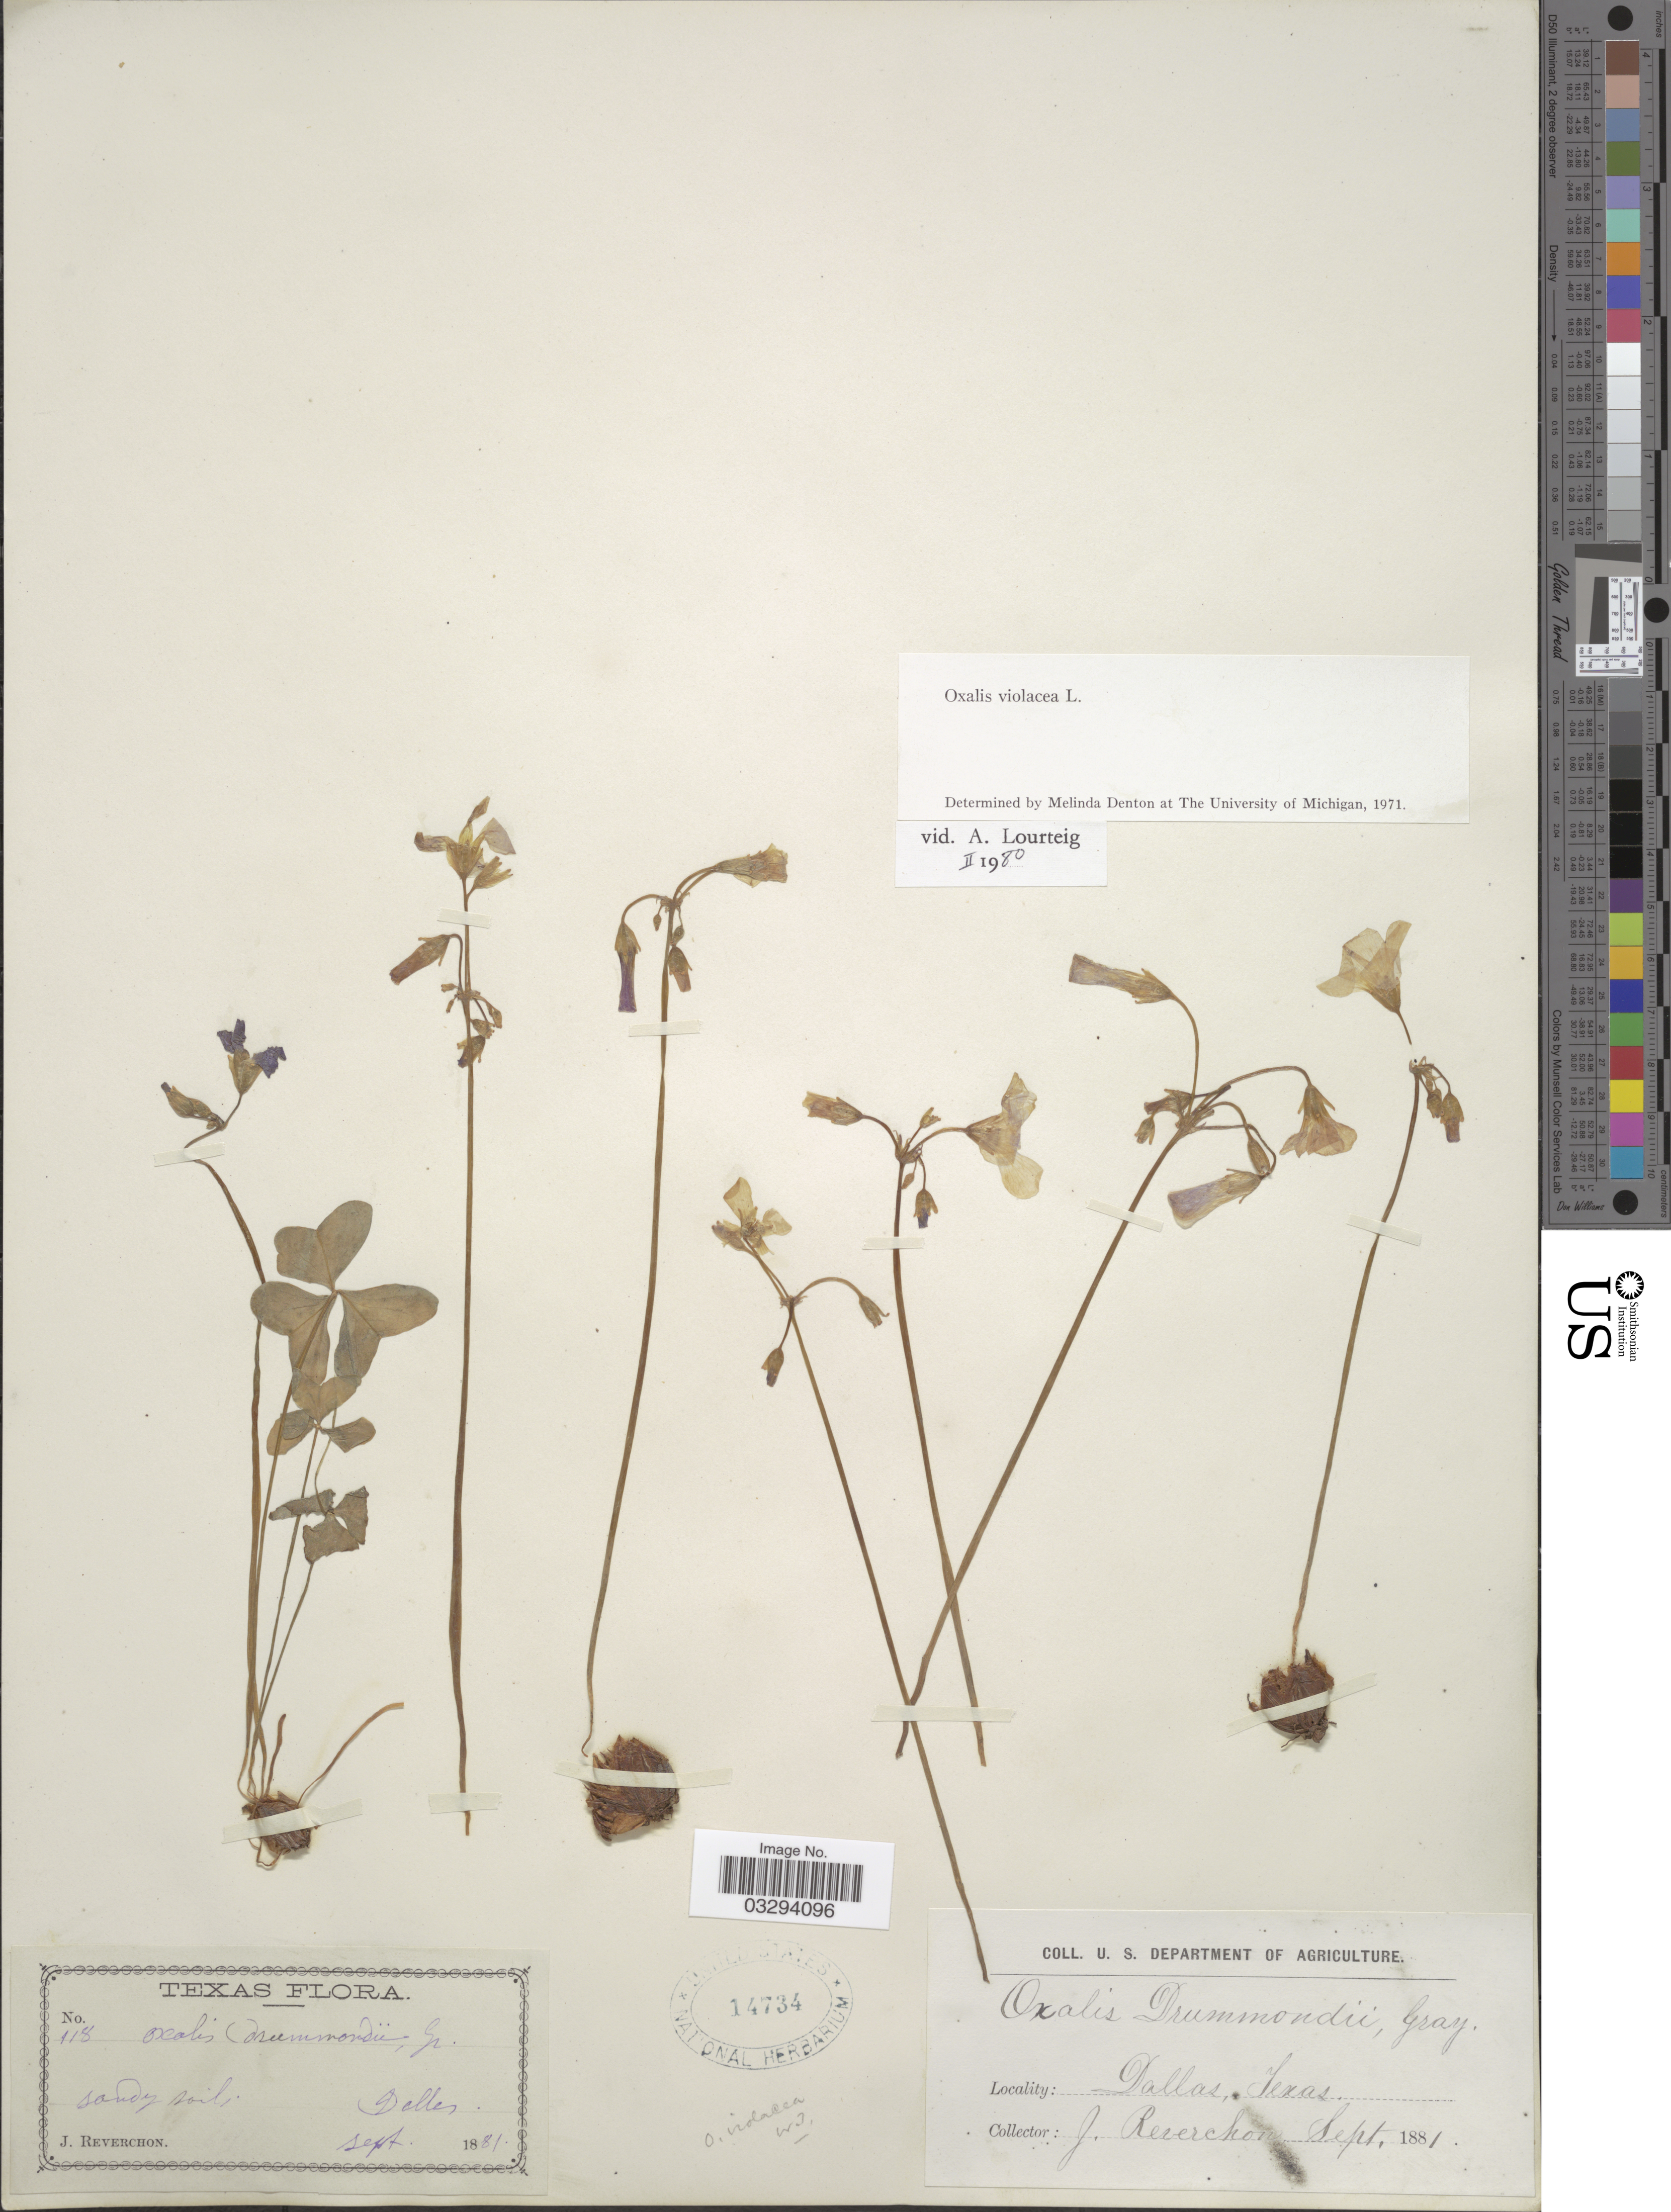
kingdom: Plantae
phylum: Tracheophyta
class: Magnoliopsida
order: Oxalidales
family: Oxalidaceae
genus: Oxalis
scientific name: Oxalis violacea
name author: L.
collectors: J. Reverchon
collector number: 118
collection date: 1881-09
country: United States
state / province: Texas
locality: Dallas.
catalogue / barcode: US 14734